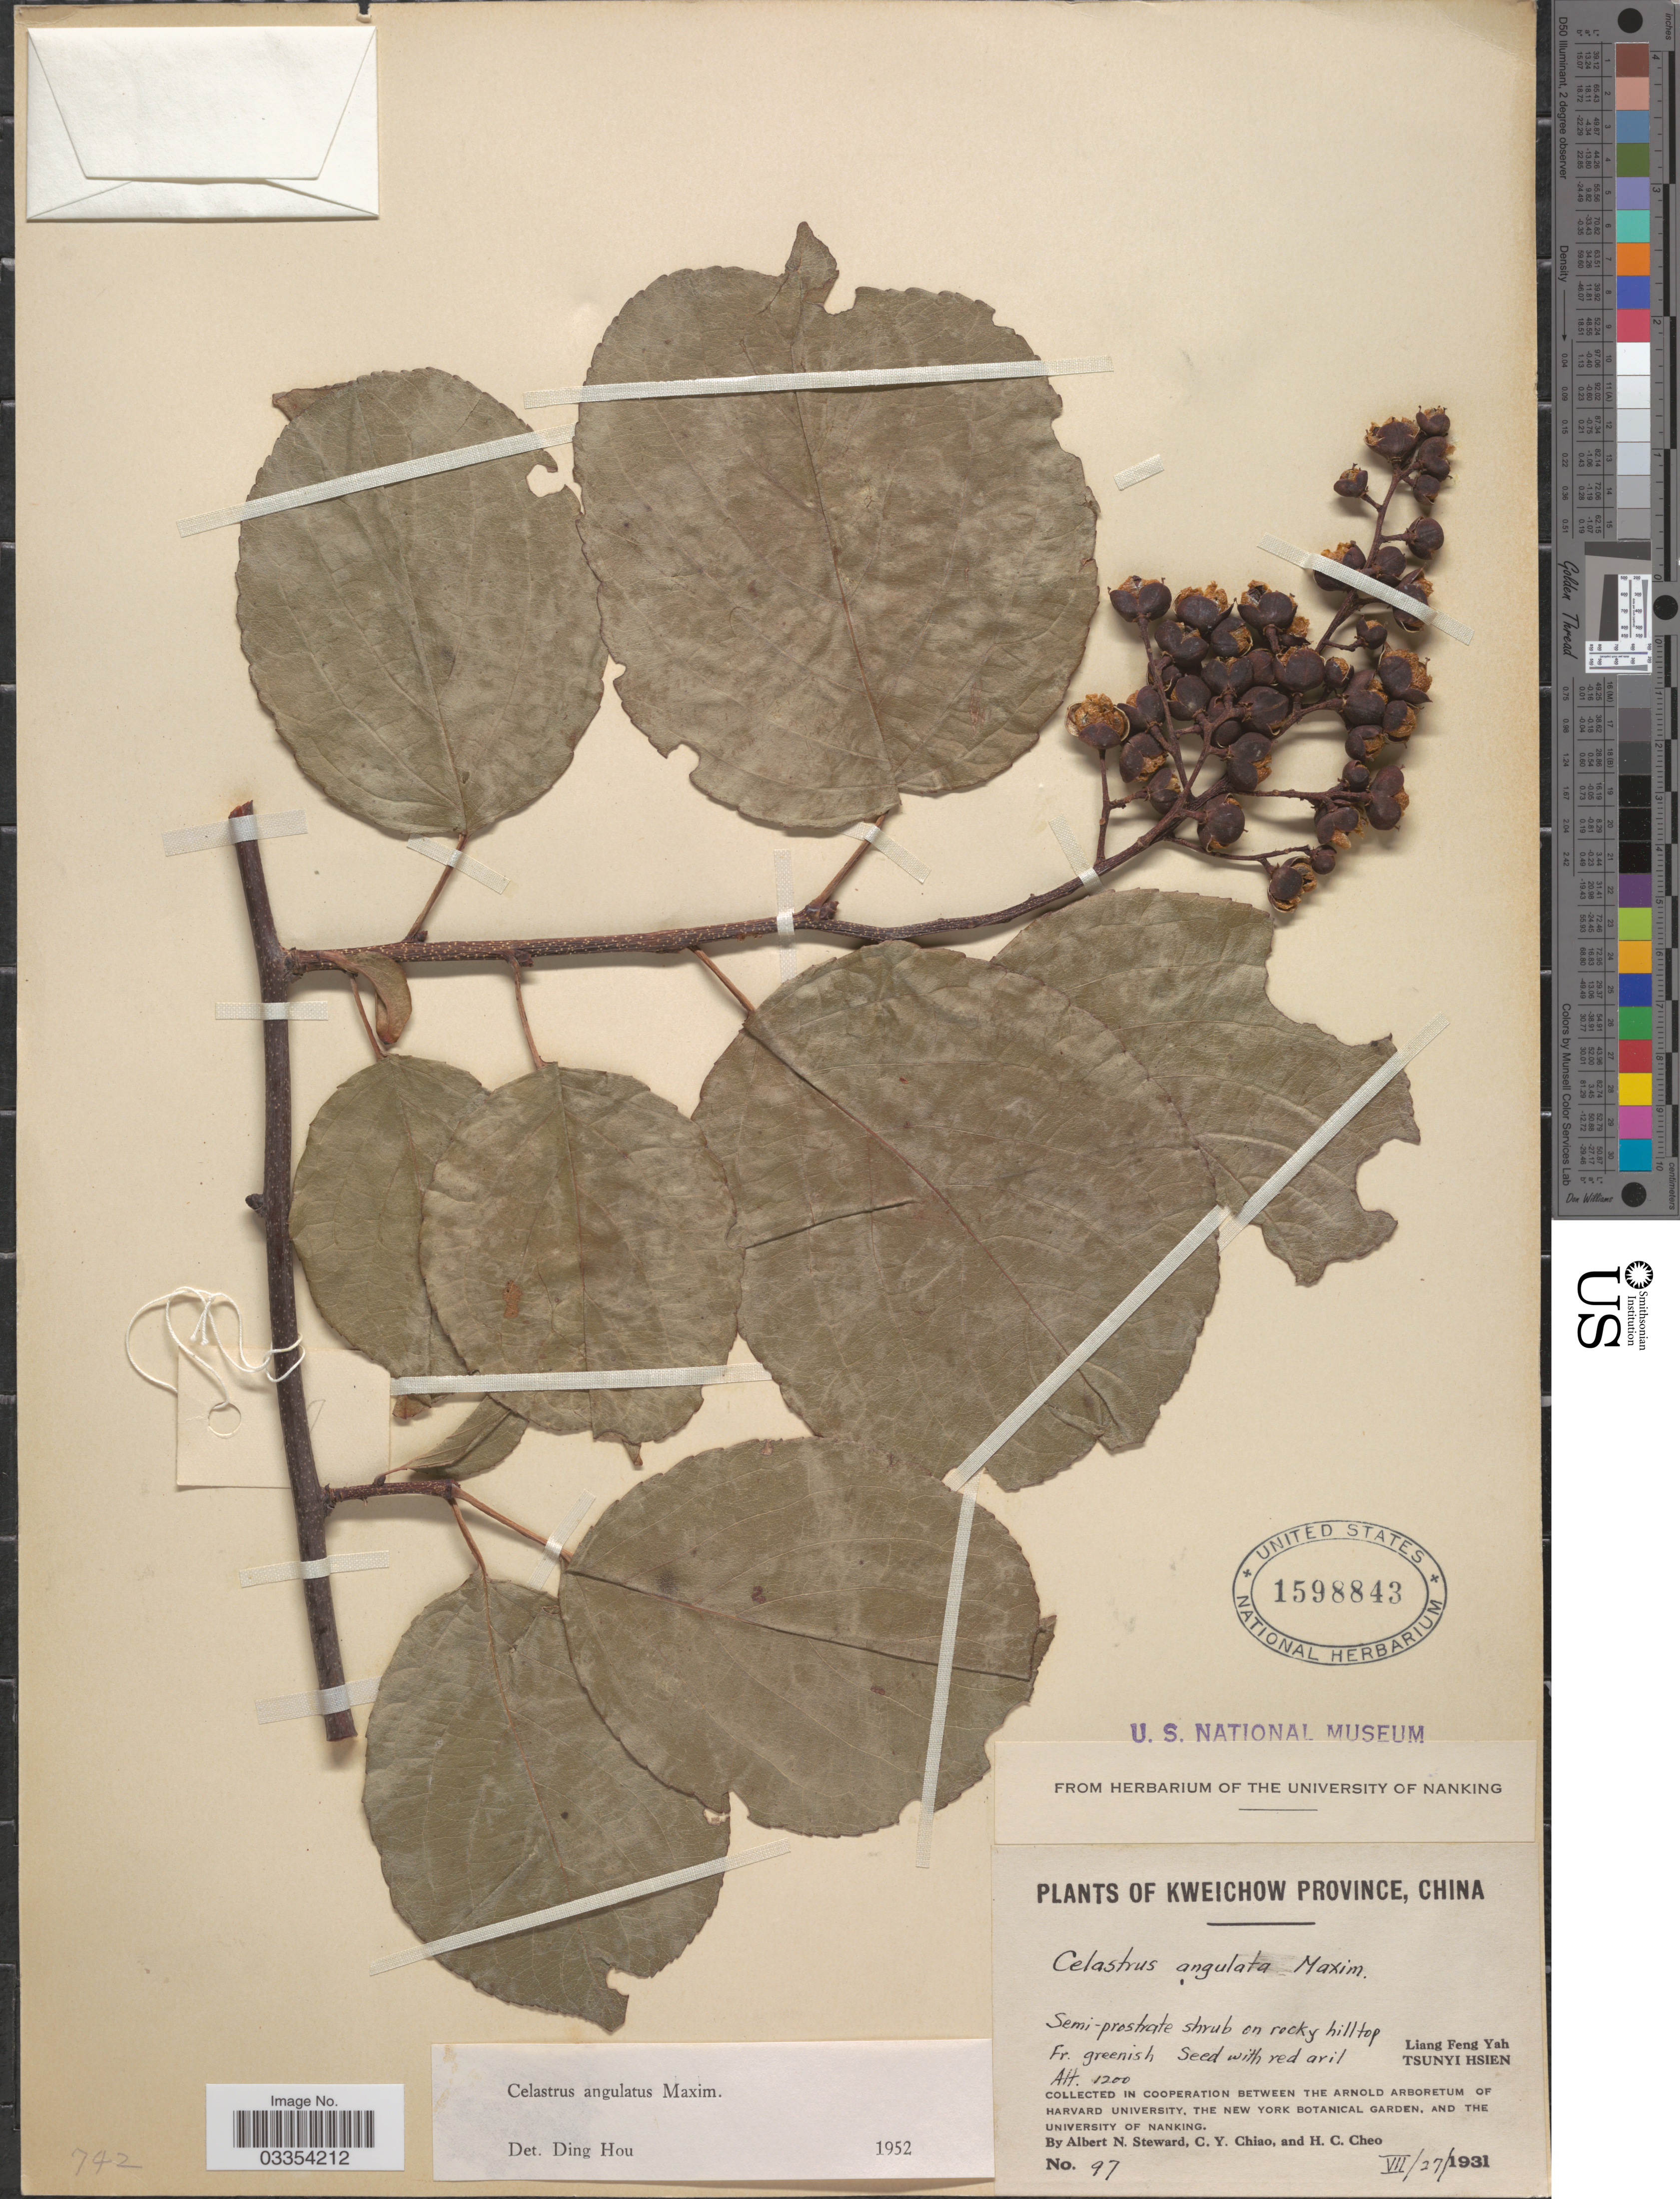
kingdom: Plantae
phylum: Tracheophyta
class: Magnoliopsida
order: Celastrales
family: Celastraceae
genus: Celastrus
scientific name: Celastrus angulatus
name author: Maxim.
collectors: A. N. Steward, C. Y. Chiao & H. Cheo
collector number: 97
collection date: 1931-07-27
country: China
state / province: Guizhou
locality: Kweichow Province. Liang Feng Yah. Tsunyi Hsien.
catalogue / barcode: US 1598843